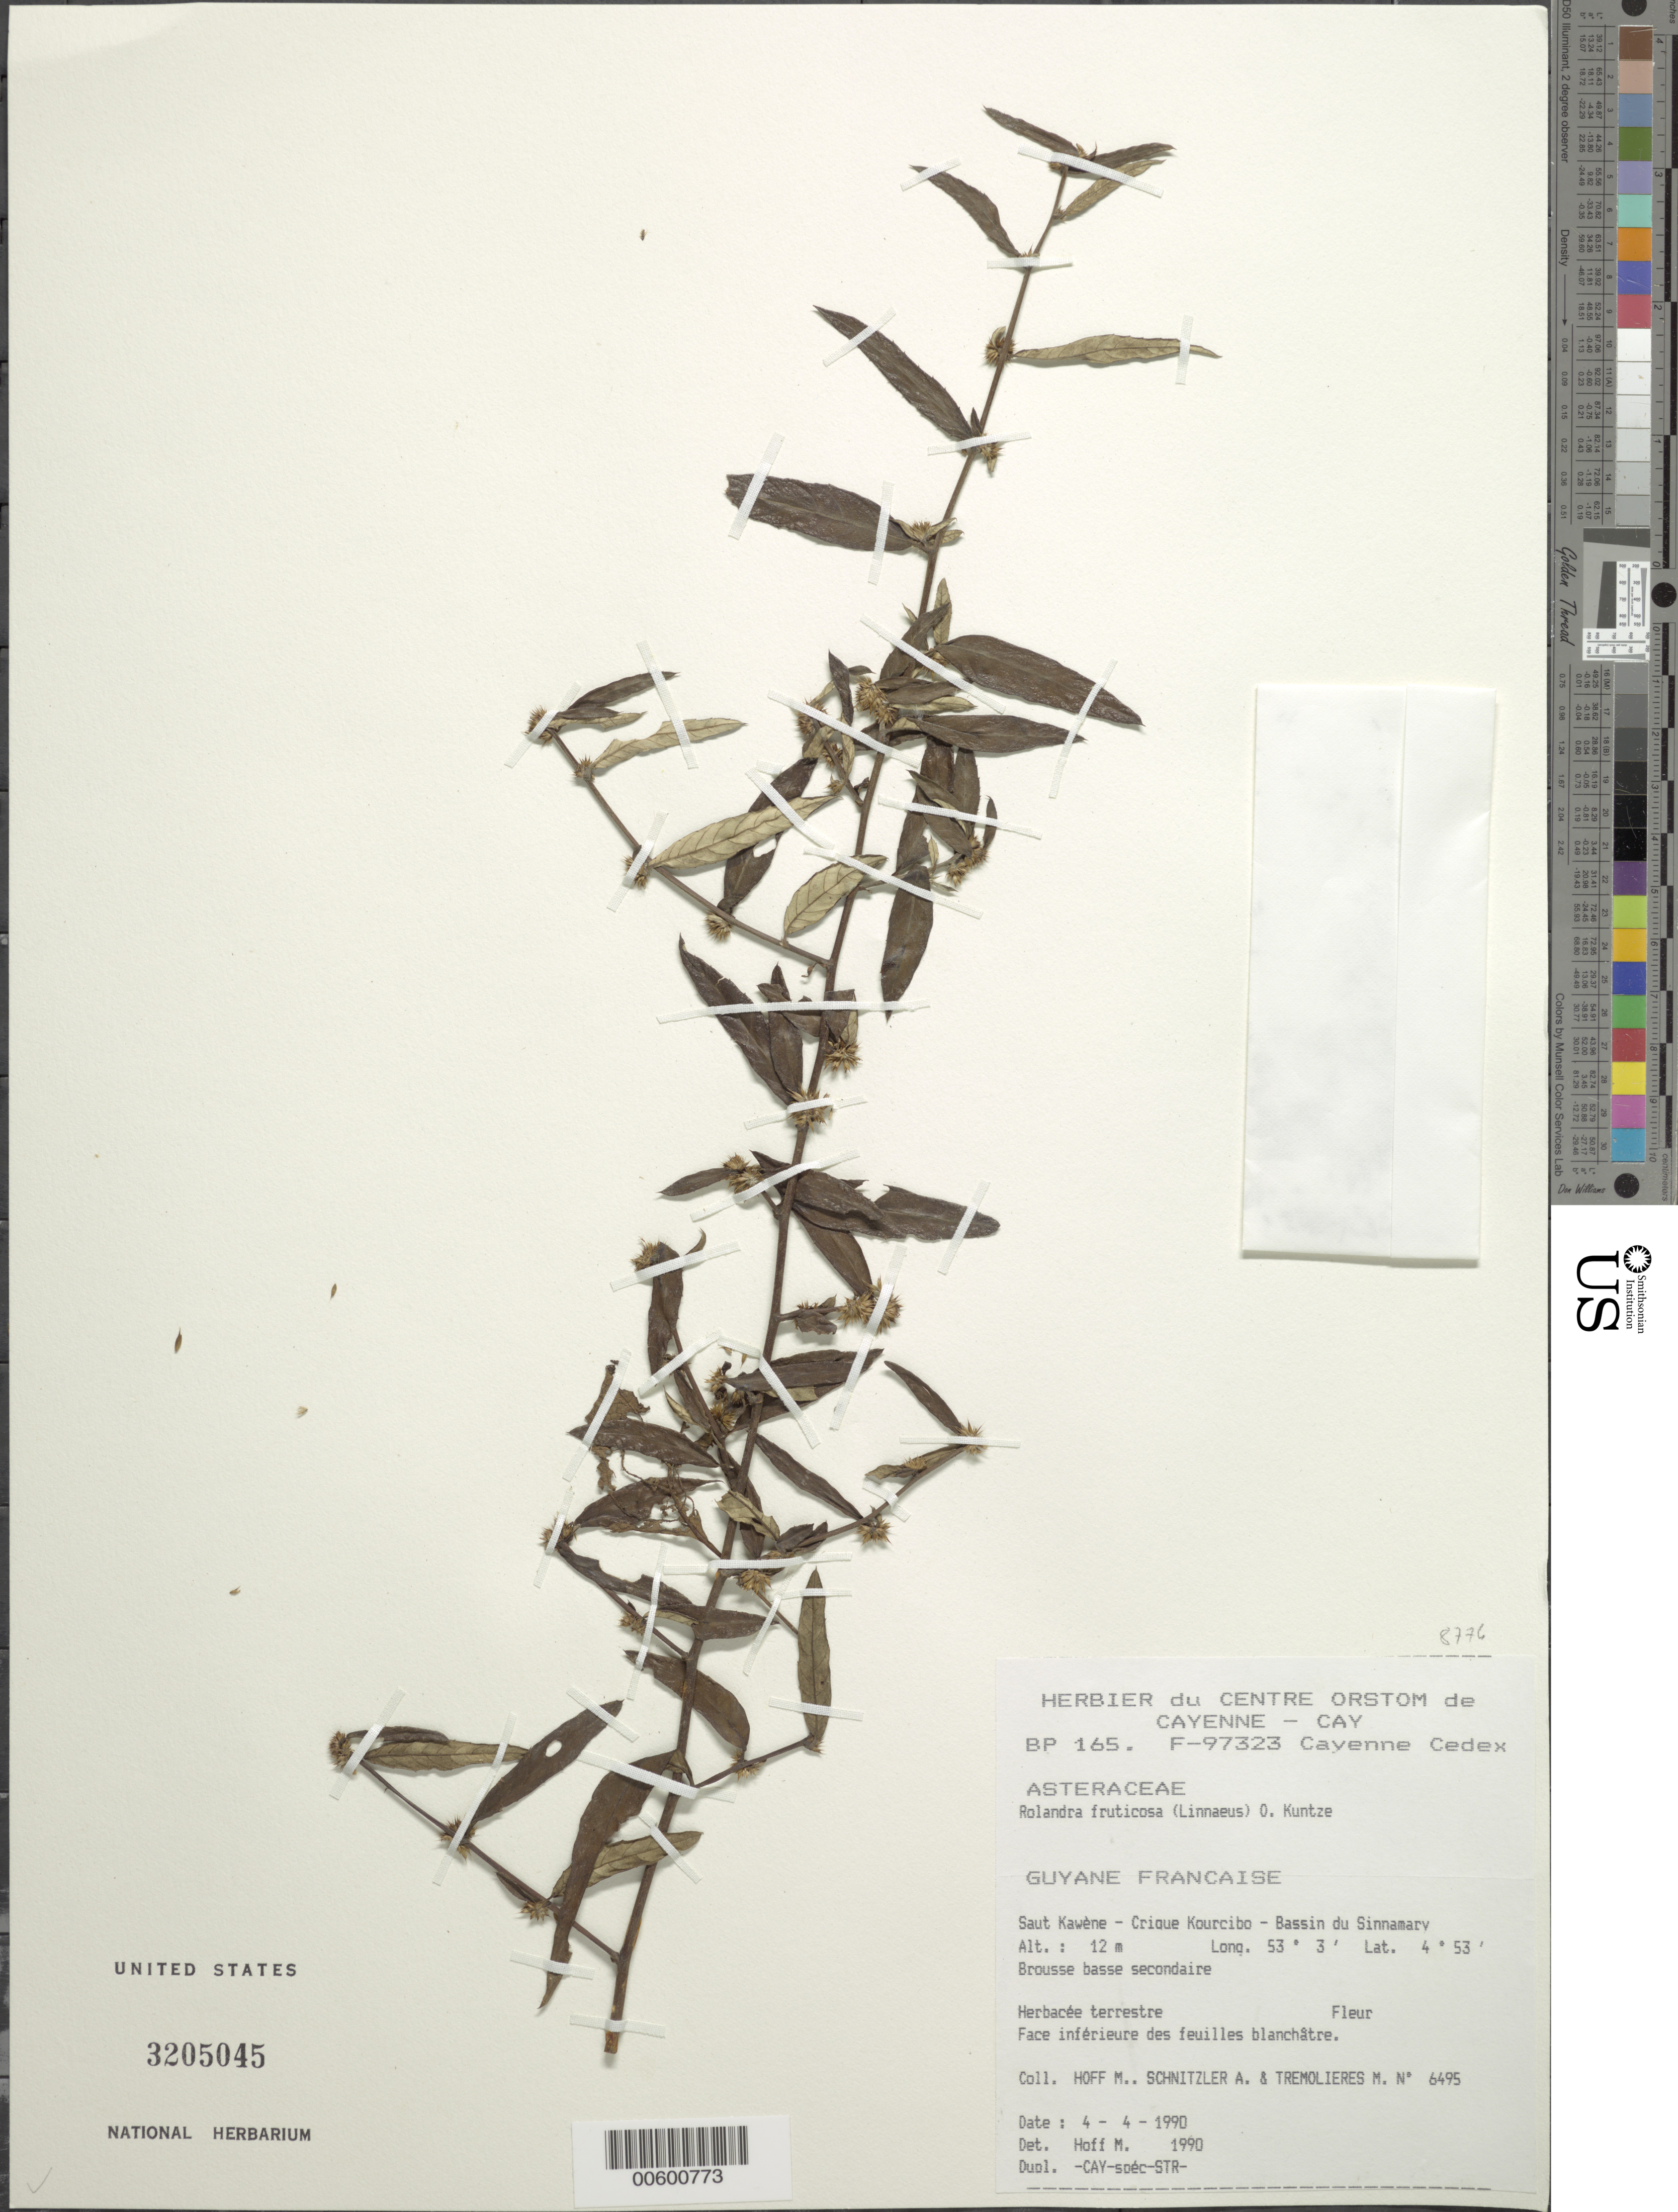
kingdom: Plantae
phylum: Tracheophyta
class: Magnoliopsida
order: Asterales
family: Asteraceae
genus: Rolandra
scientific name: Rolandra fruticosa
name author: (L.) Kuntze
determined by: Hoff, M.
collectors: M. Hoff, A. Schnitzler & M. Tremolieres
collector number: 6495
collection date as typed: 4-Apr-90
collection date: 1990-04-04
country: French Guiana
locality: Saut Kawène, Crique Kourcibo, Bassin du Sinnamary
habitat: Secondary low bush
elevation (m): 12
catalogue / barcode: US 3205045